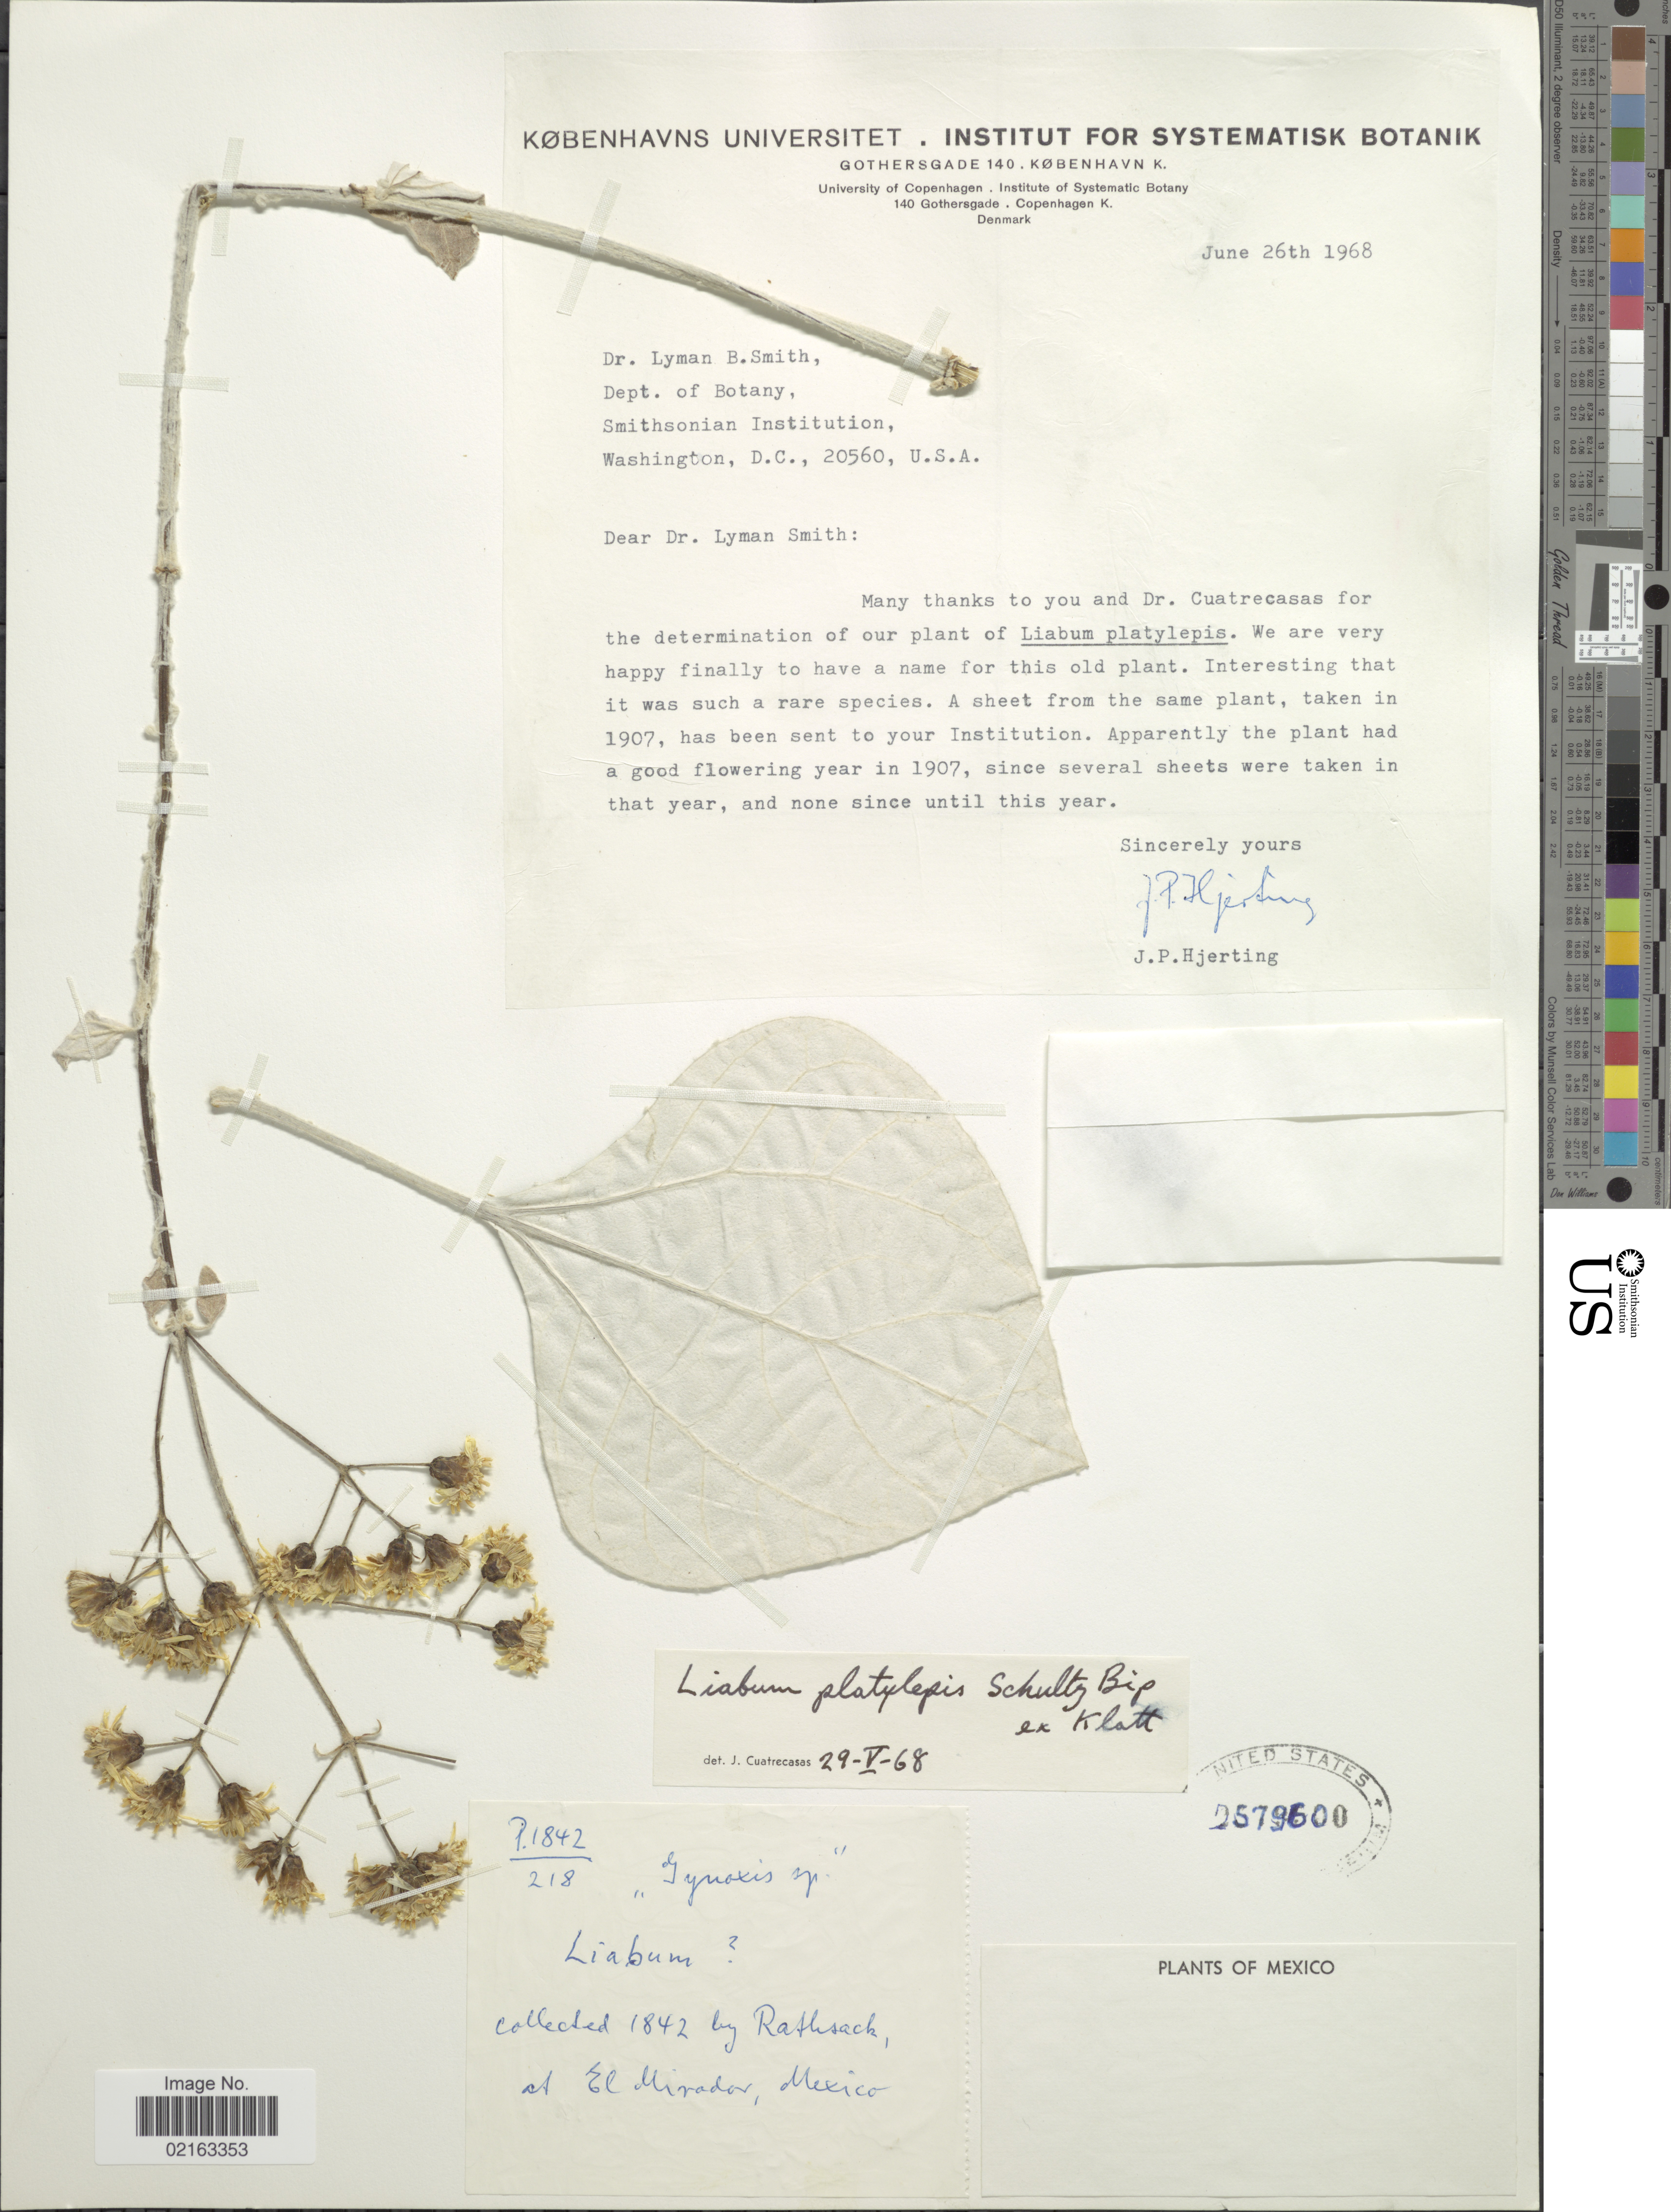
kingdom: Plantae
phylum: Tracheophyta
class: Magnoliopsida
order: Asterales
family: Asteraceae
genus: Sinclairia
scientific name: Sinclairia platylepis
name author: Sch. Bip.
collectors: -. Rathsach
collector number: P1842/218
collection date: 1842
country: Mexico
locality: At El Mirador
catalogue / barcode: US 2579600